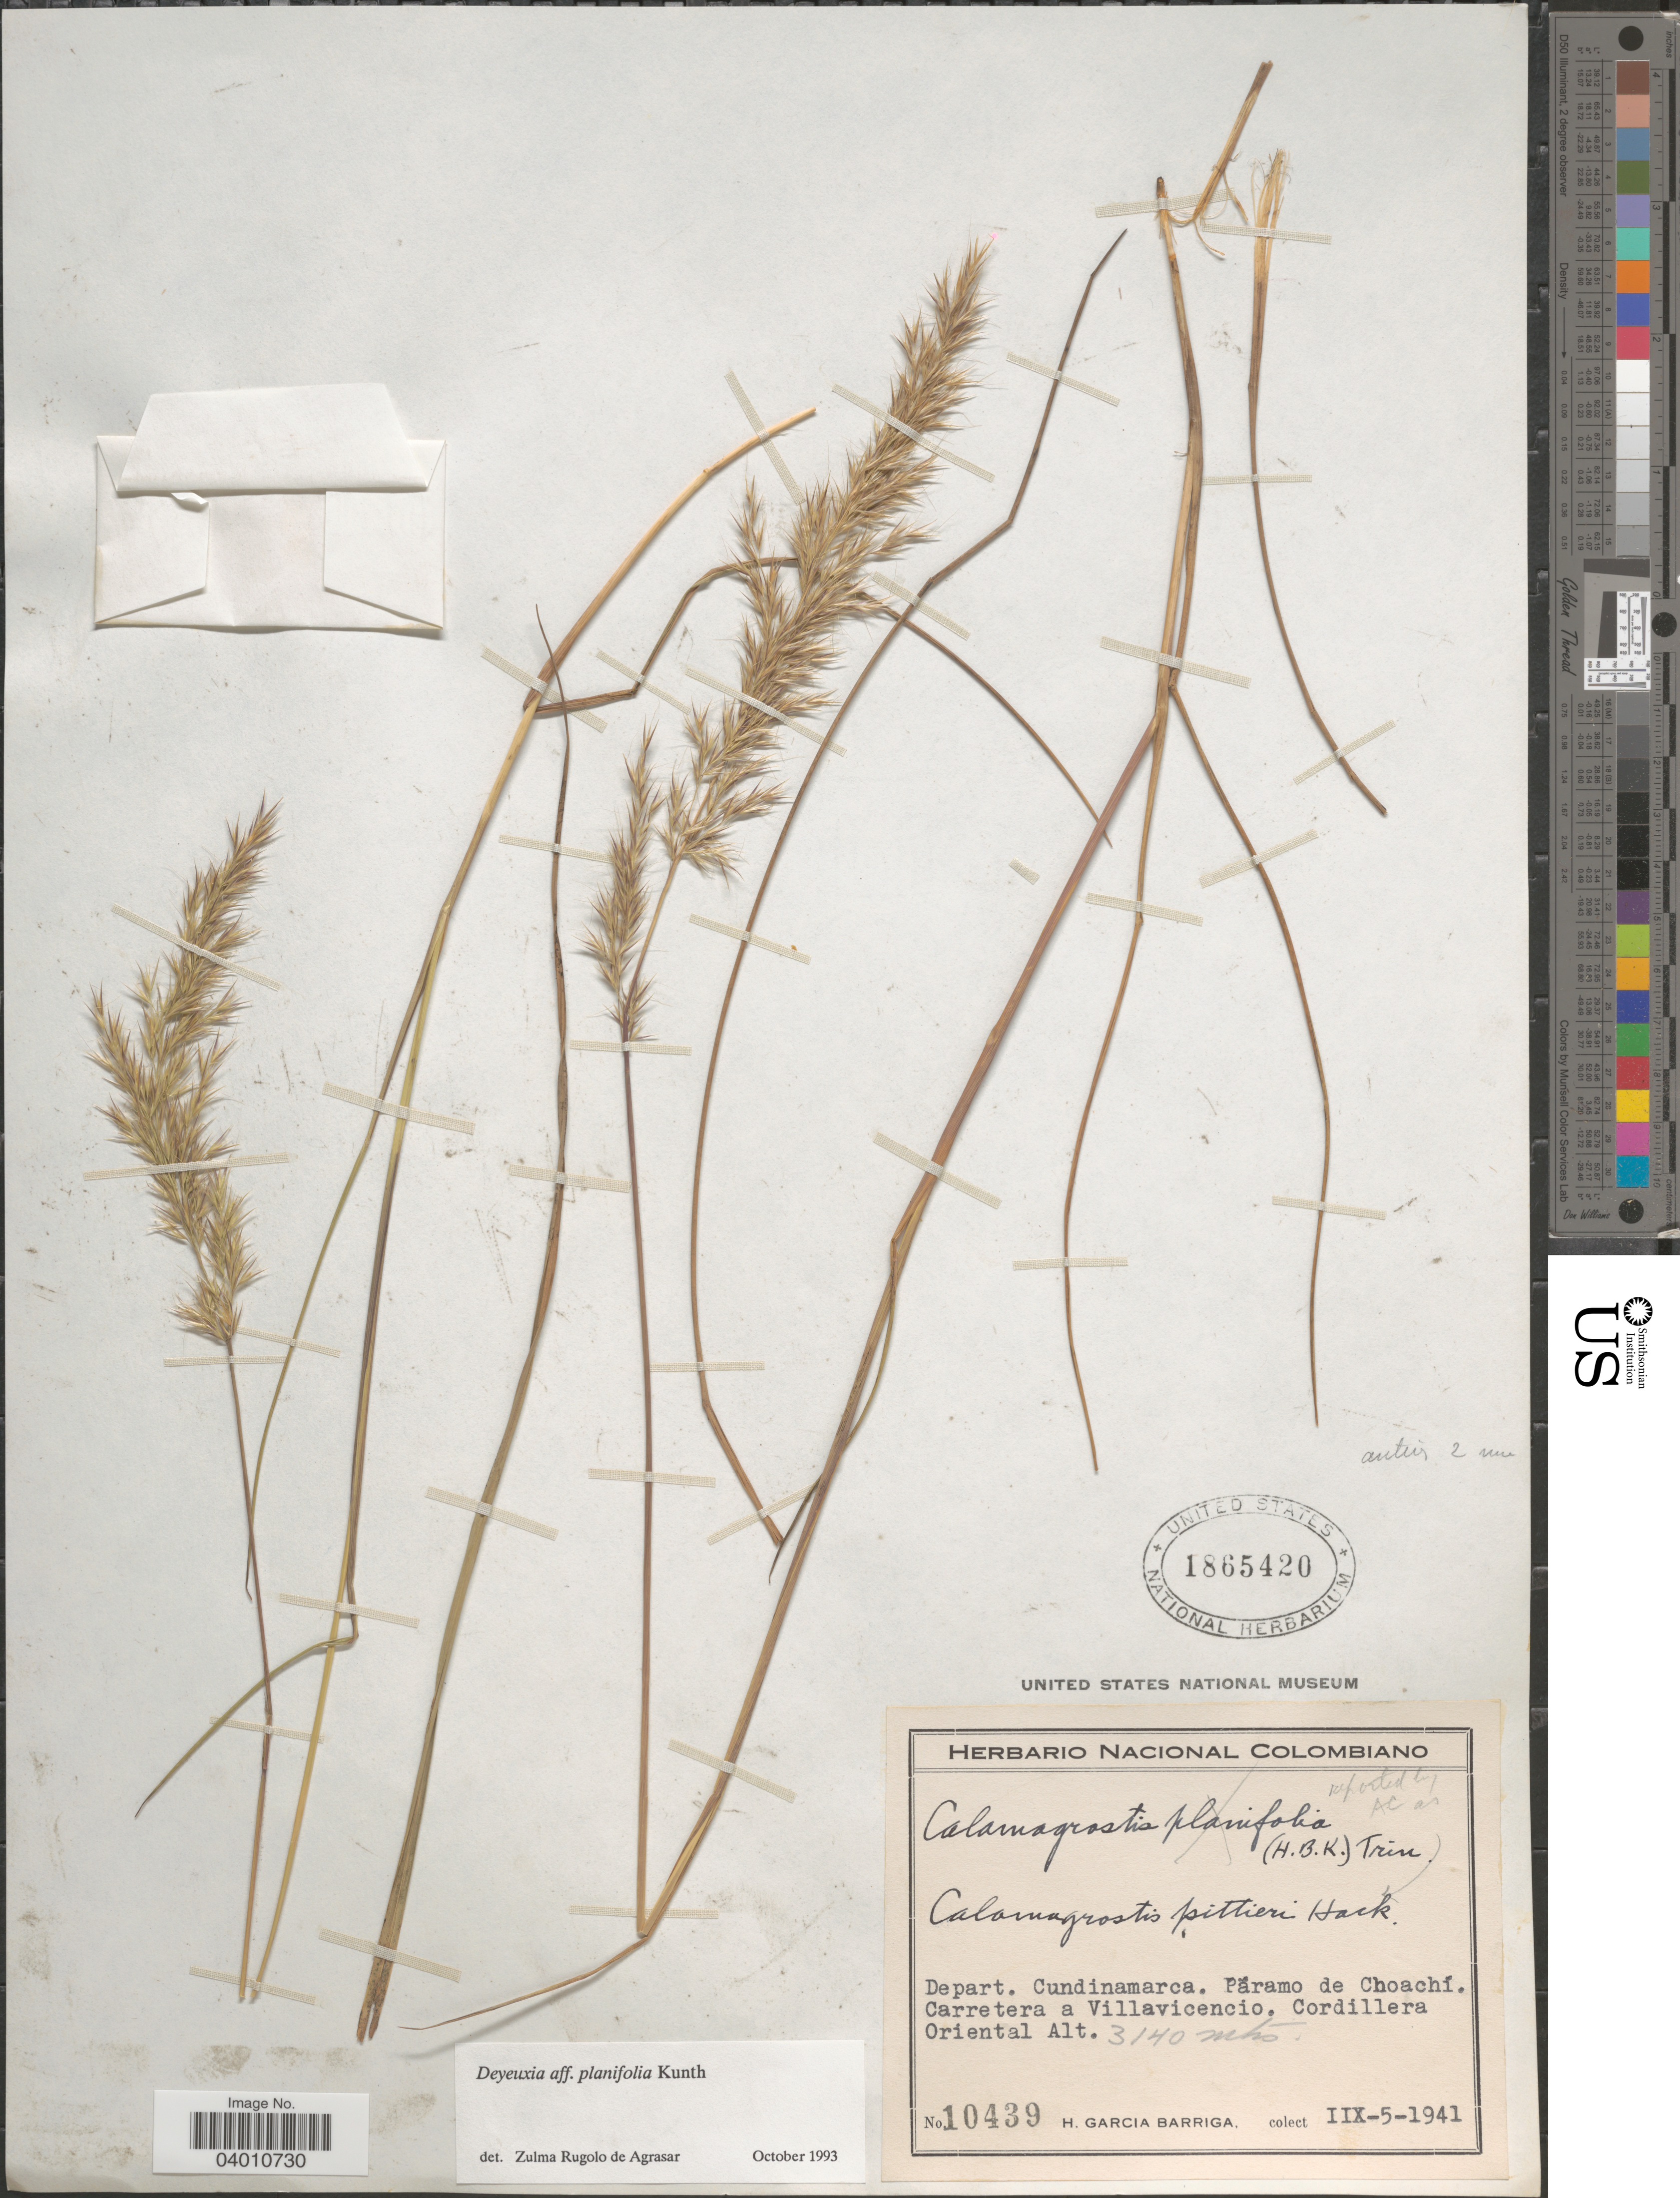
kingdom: Plantae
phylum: Tracheophyta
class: Liliopsida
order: Poales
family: Poaceae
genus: Peyritschia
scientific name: Peyritschia planifolia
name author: (Kunth) P.M. Peterson et al.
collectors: H. García Barriga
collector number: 10439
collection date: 1941-08-05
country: Colombia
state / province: Cundinamarca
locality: Depart. Cundinamarca. Páramo de Choachí. Carretera a Villavicencio. Cordillera Oriental.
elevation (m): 3140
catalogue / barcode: US 1865420